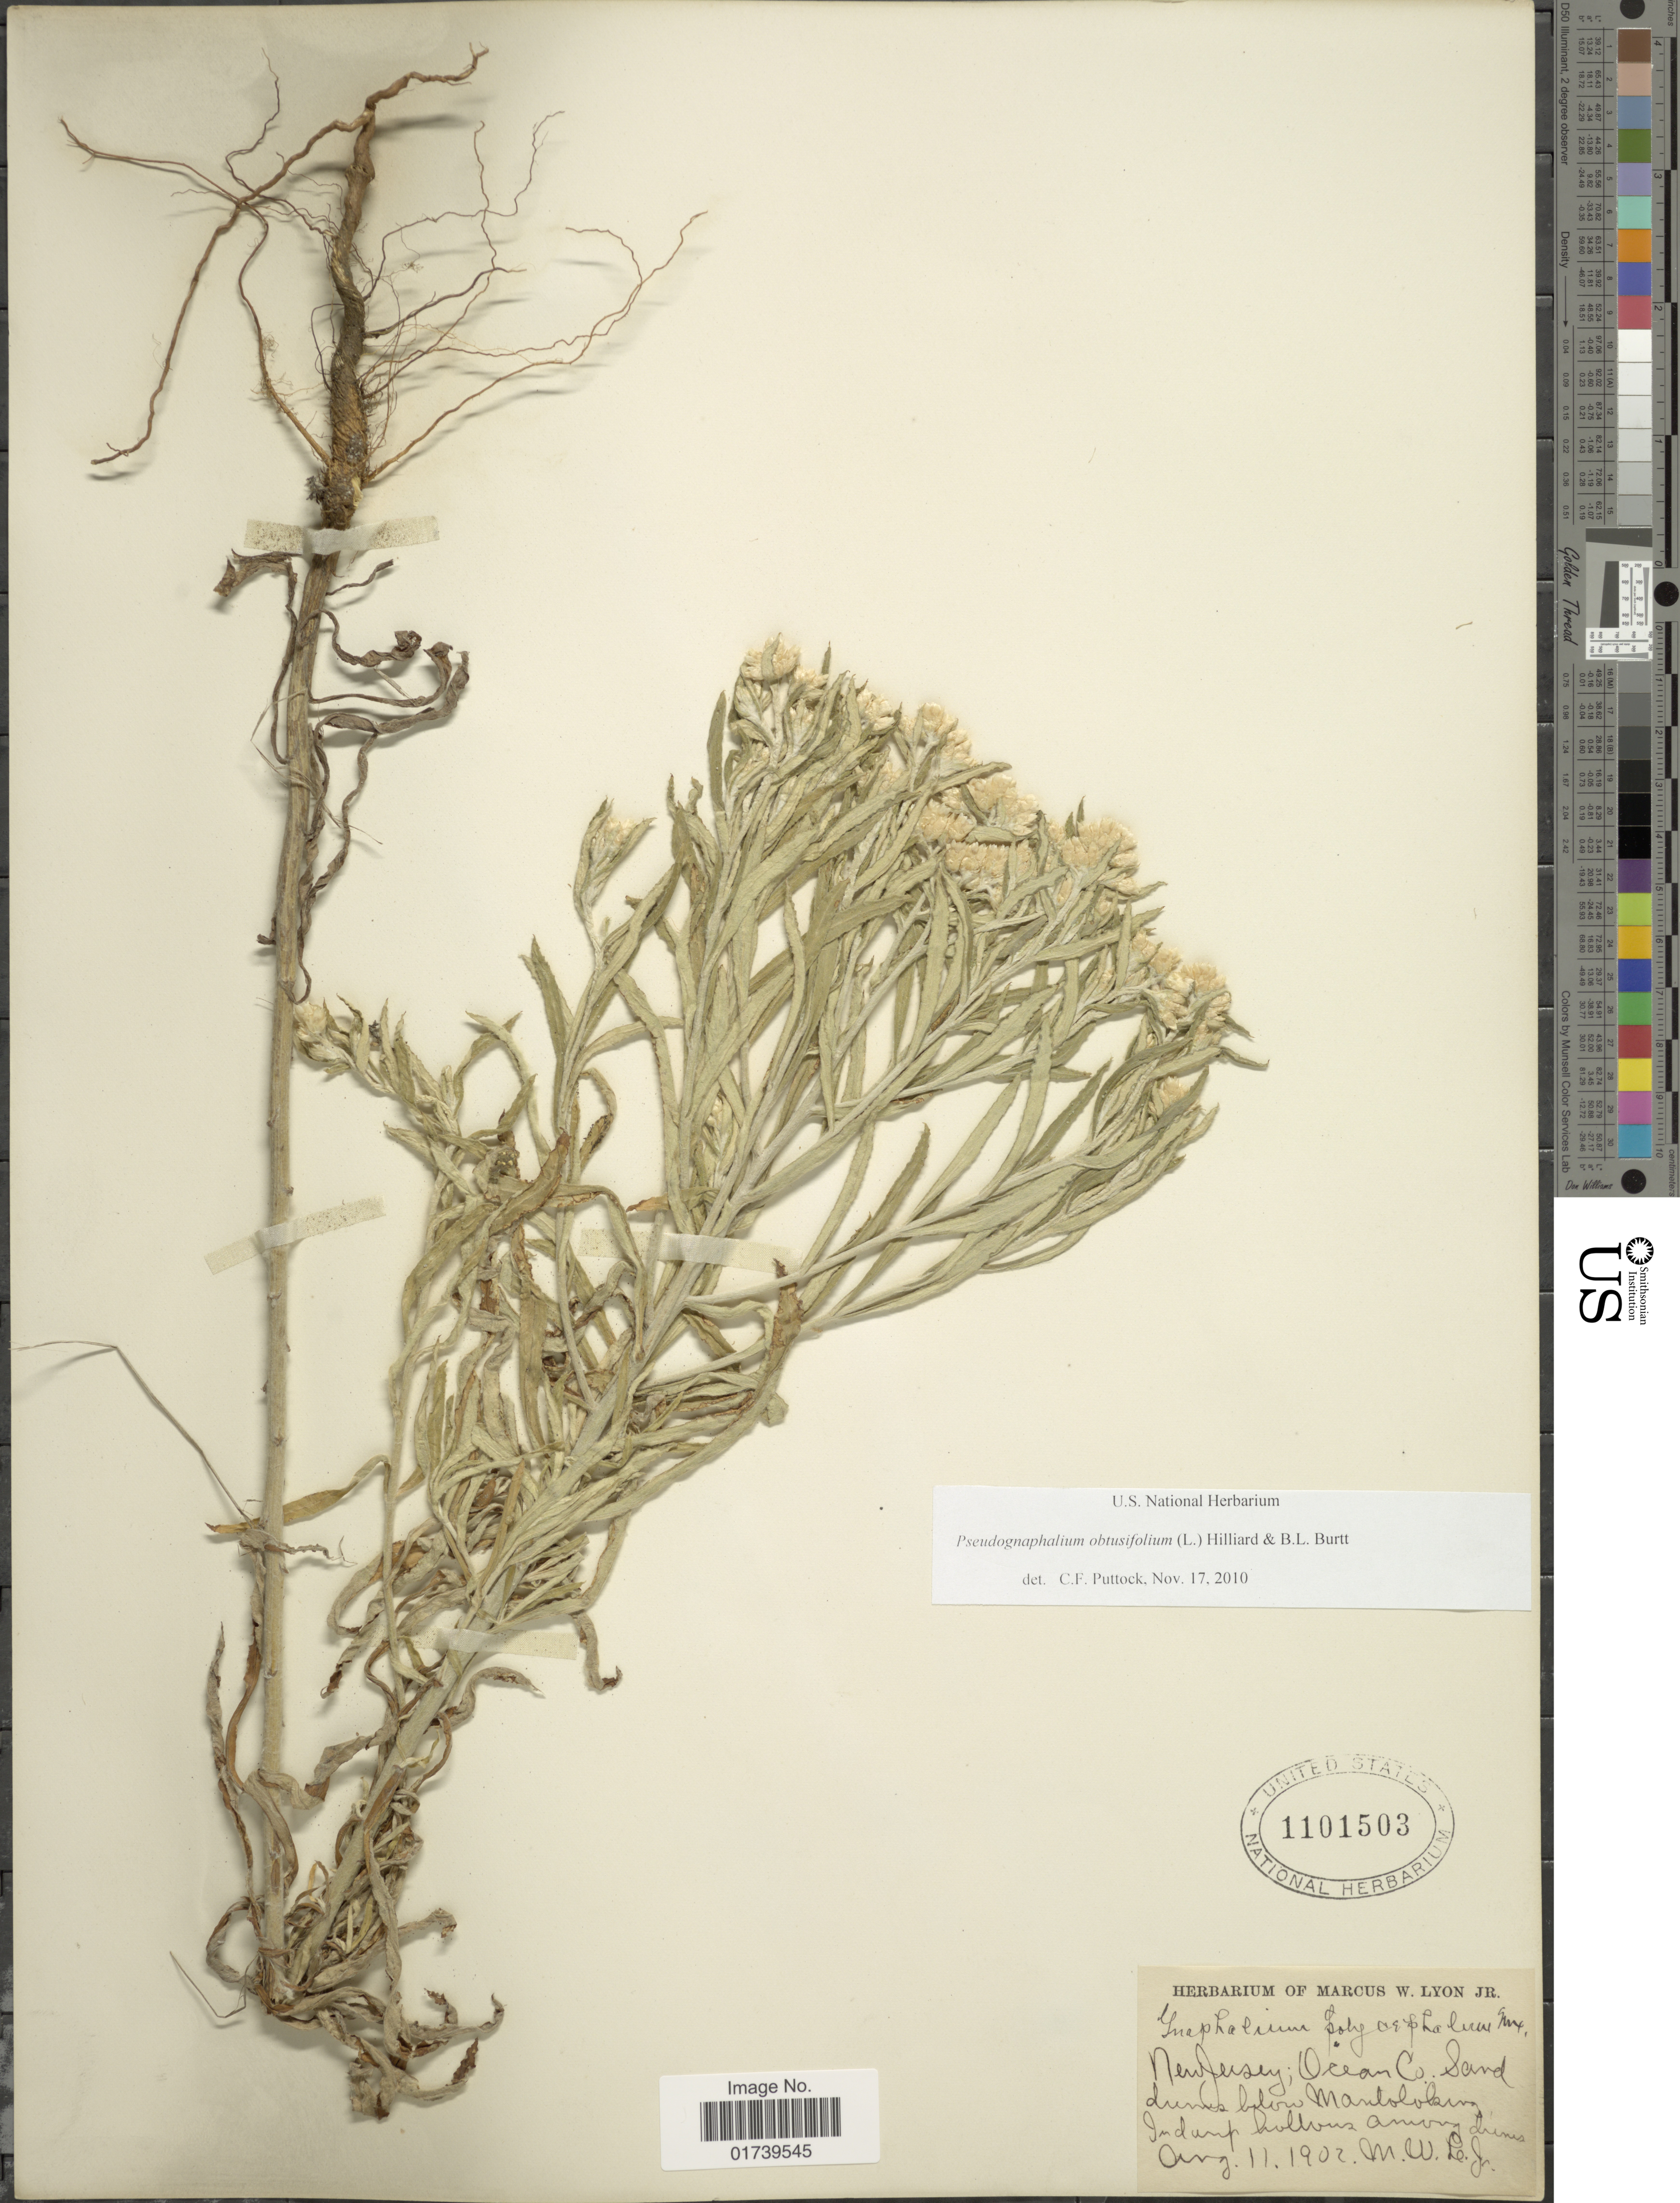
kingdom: Plantae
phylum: Tracheophyta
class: Magnoliopsida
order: Asterales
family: Asteraceae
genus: Pseudognaphalium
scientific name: Pseudognaphalium obtusifolium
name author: (L.) Hilliard & B.L. Burtt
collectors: M. W. Lyon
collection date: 1902-08-11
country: United States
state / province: New Jersey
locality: Ocean Co, below Mantoloking.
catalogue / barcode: US 1101503